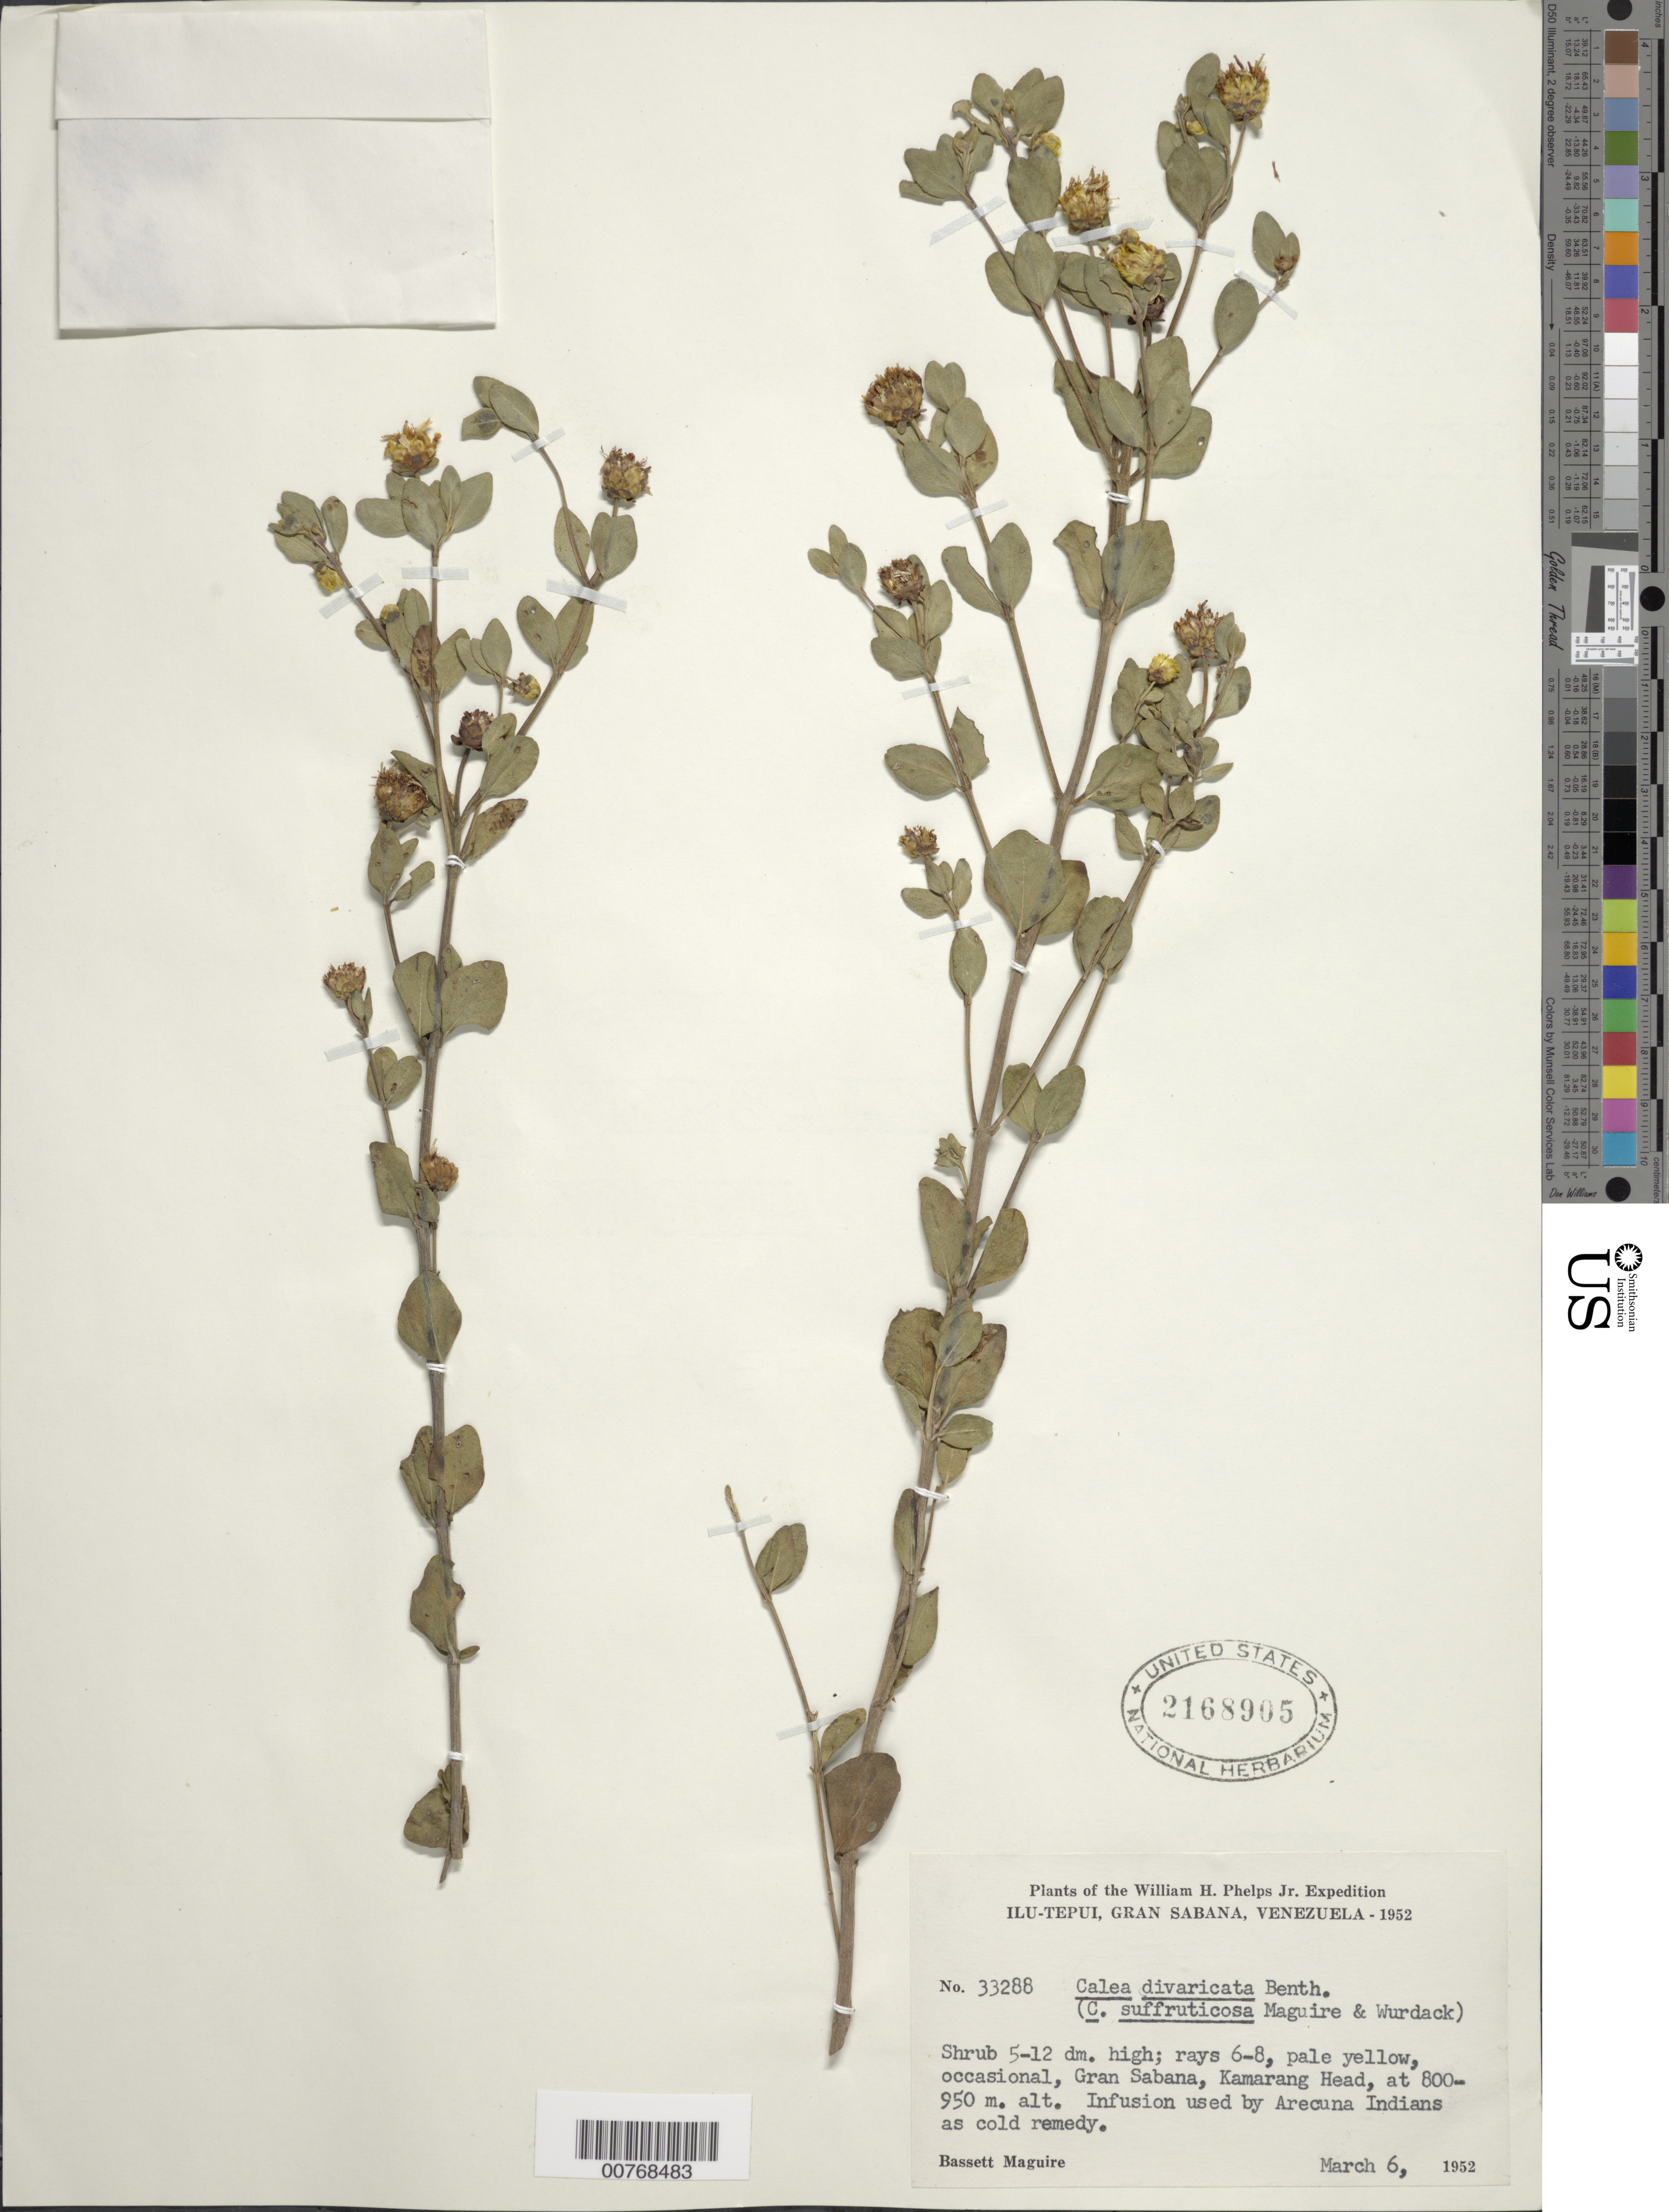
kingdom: Plantae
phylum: Tracheophyta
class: Magnoliopsida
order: Asterales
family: Asteraceae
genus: Calea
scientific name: Calea divaricata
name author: Benth.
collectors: B. Maguire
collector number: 33288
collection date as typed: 6-Mar-52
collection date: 1952-03-06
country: Venezuela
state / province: Bolívar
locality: Gran Sabana, Ilu-tepuí, Kamarang headwaters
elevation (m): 800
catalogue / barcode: US 2168905